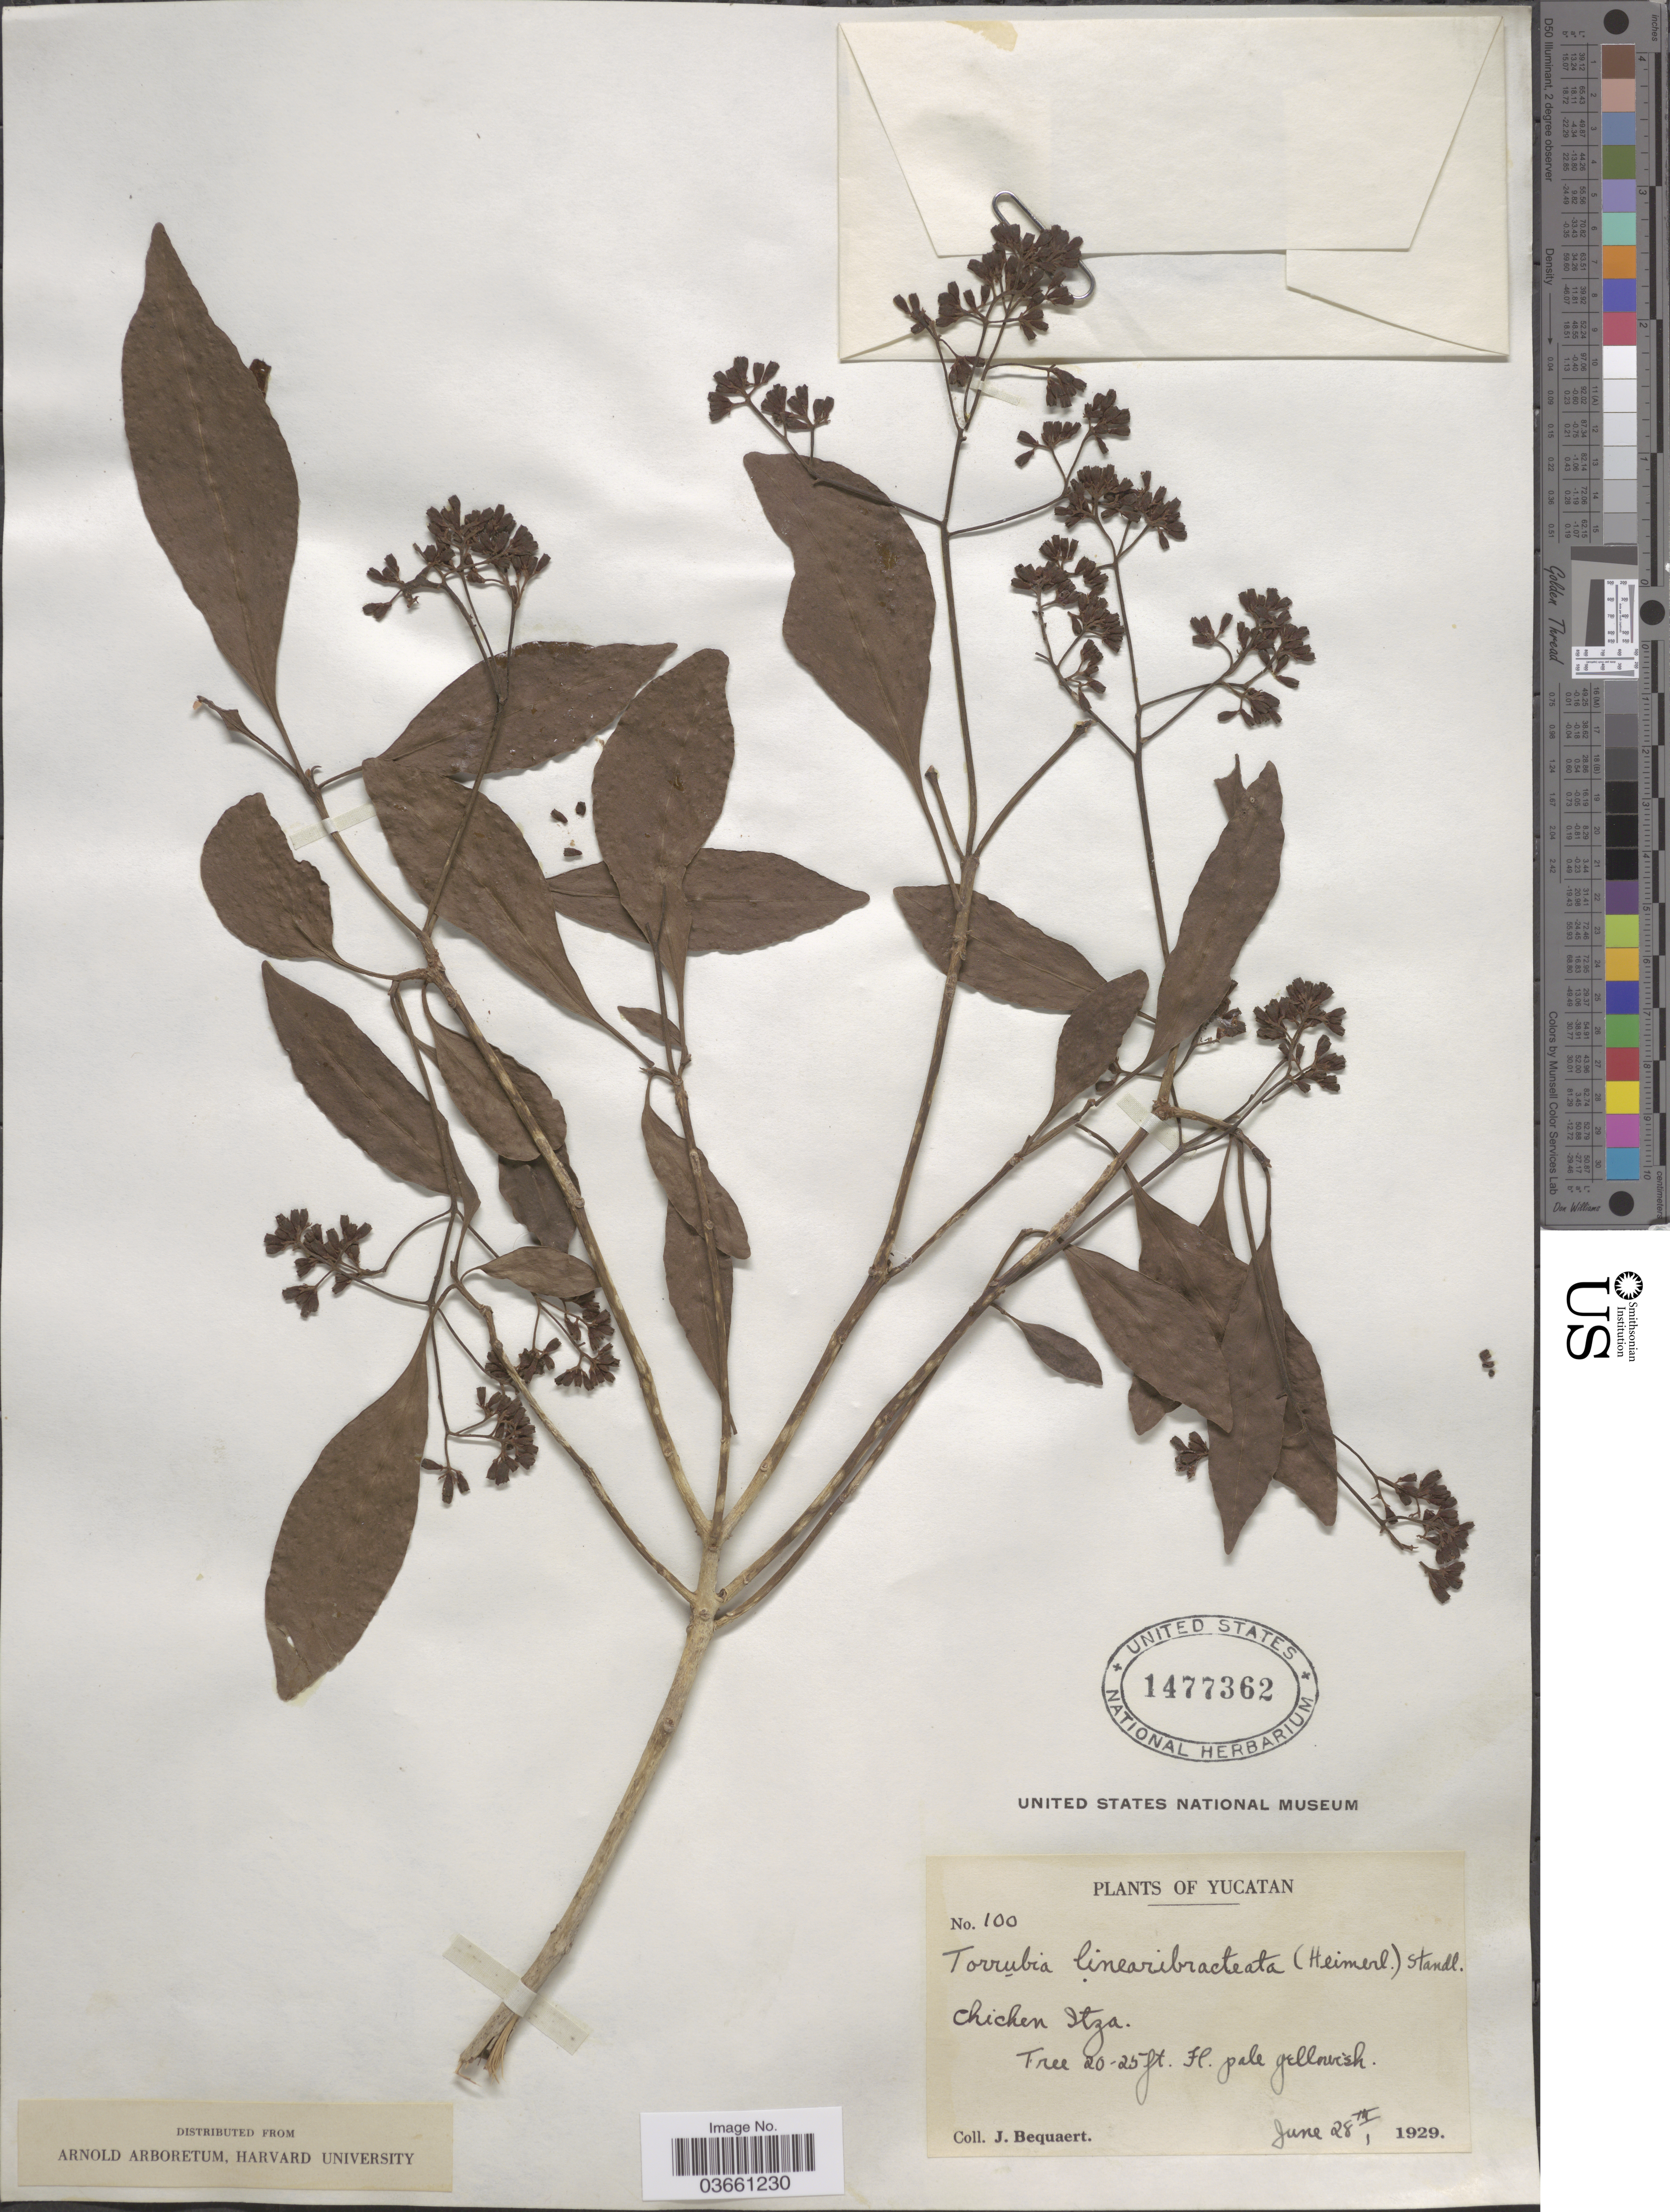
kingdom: Plantae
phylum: Tracheophyta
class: Magnoliopsida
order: Caryophyllales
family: Nyctaginaceae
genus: Guapira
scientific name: Guapira costaricana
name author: (Standl.) Woodson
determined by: Strong, Mark T., (BOT), Smithsonian Institution - National Museum of Natural History (UNITED STATES)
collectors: J. Bequaert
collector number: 100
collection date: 1929-06-28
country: Mexico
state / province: Yucatán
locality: Chichen Itza.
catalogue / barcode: US 1477362